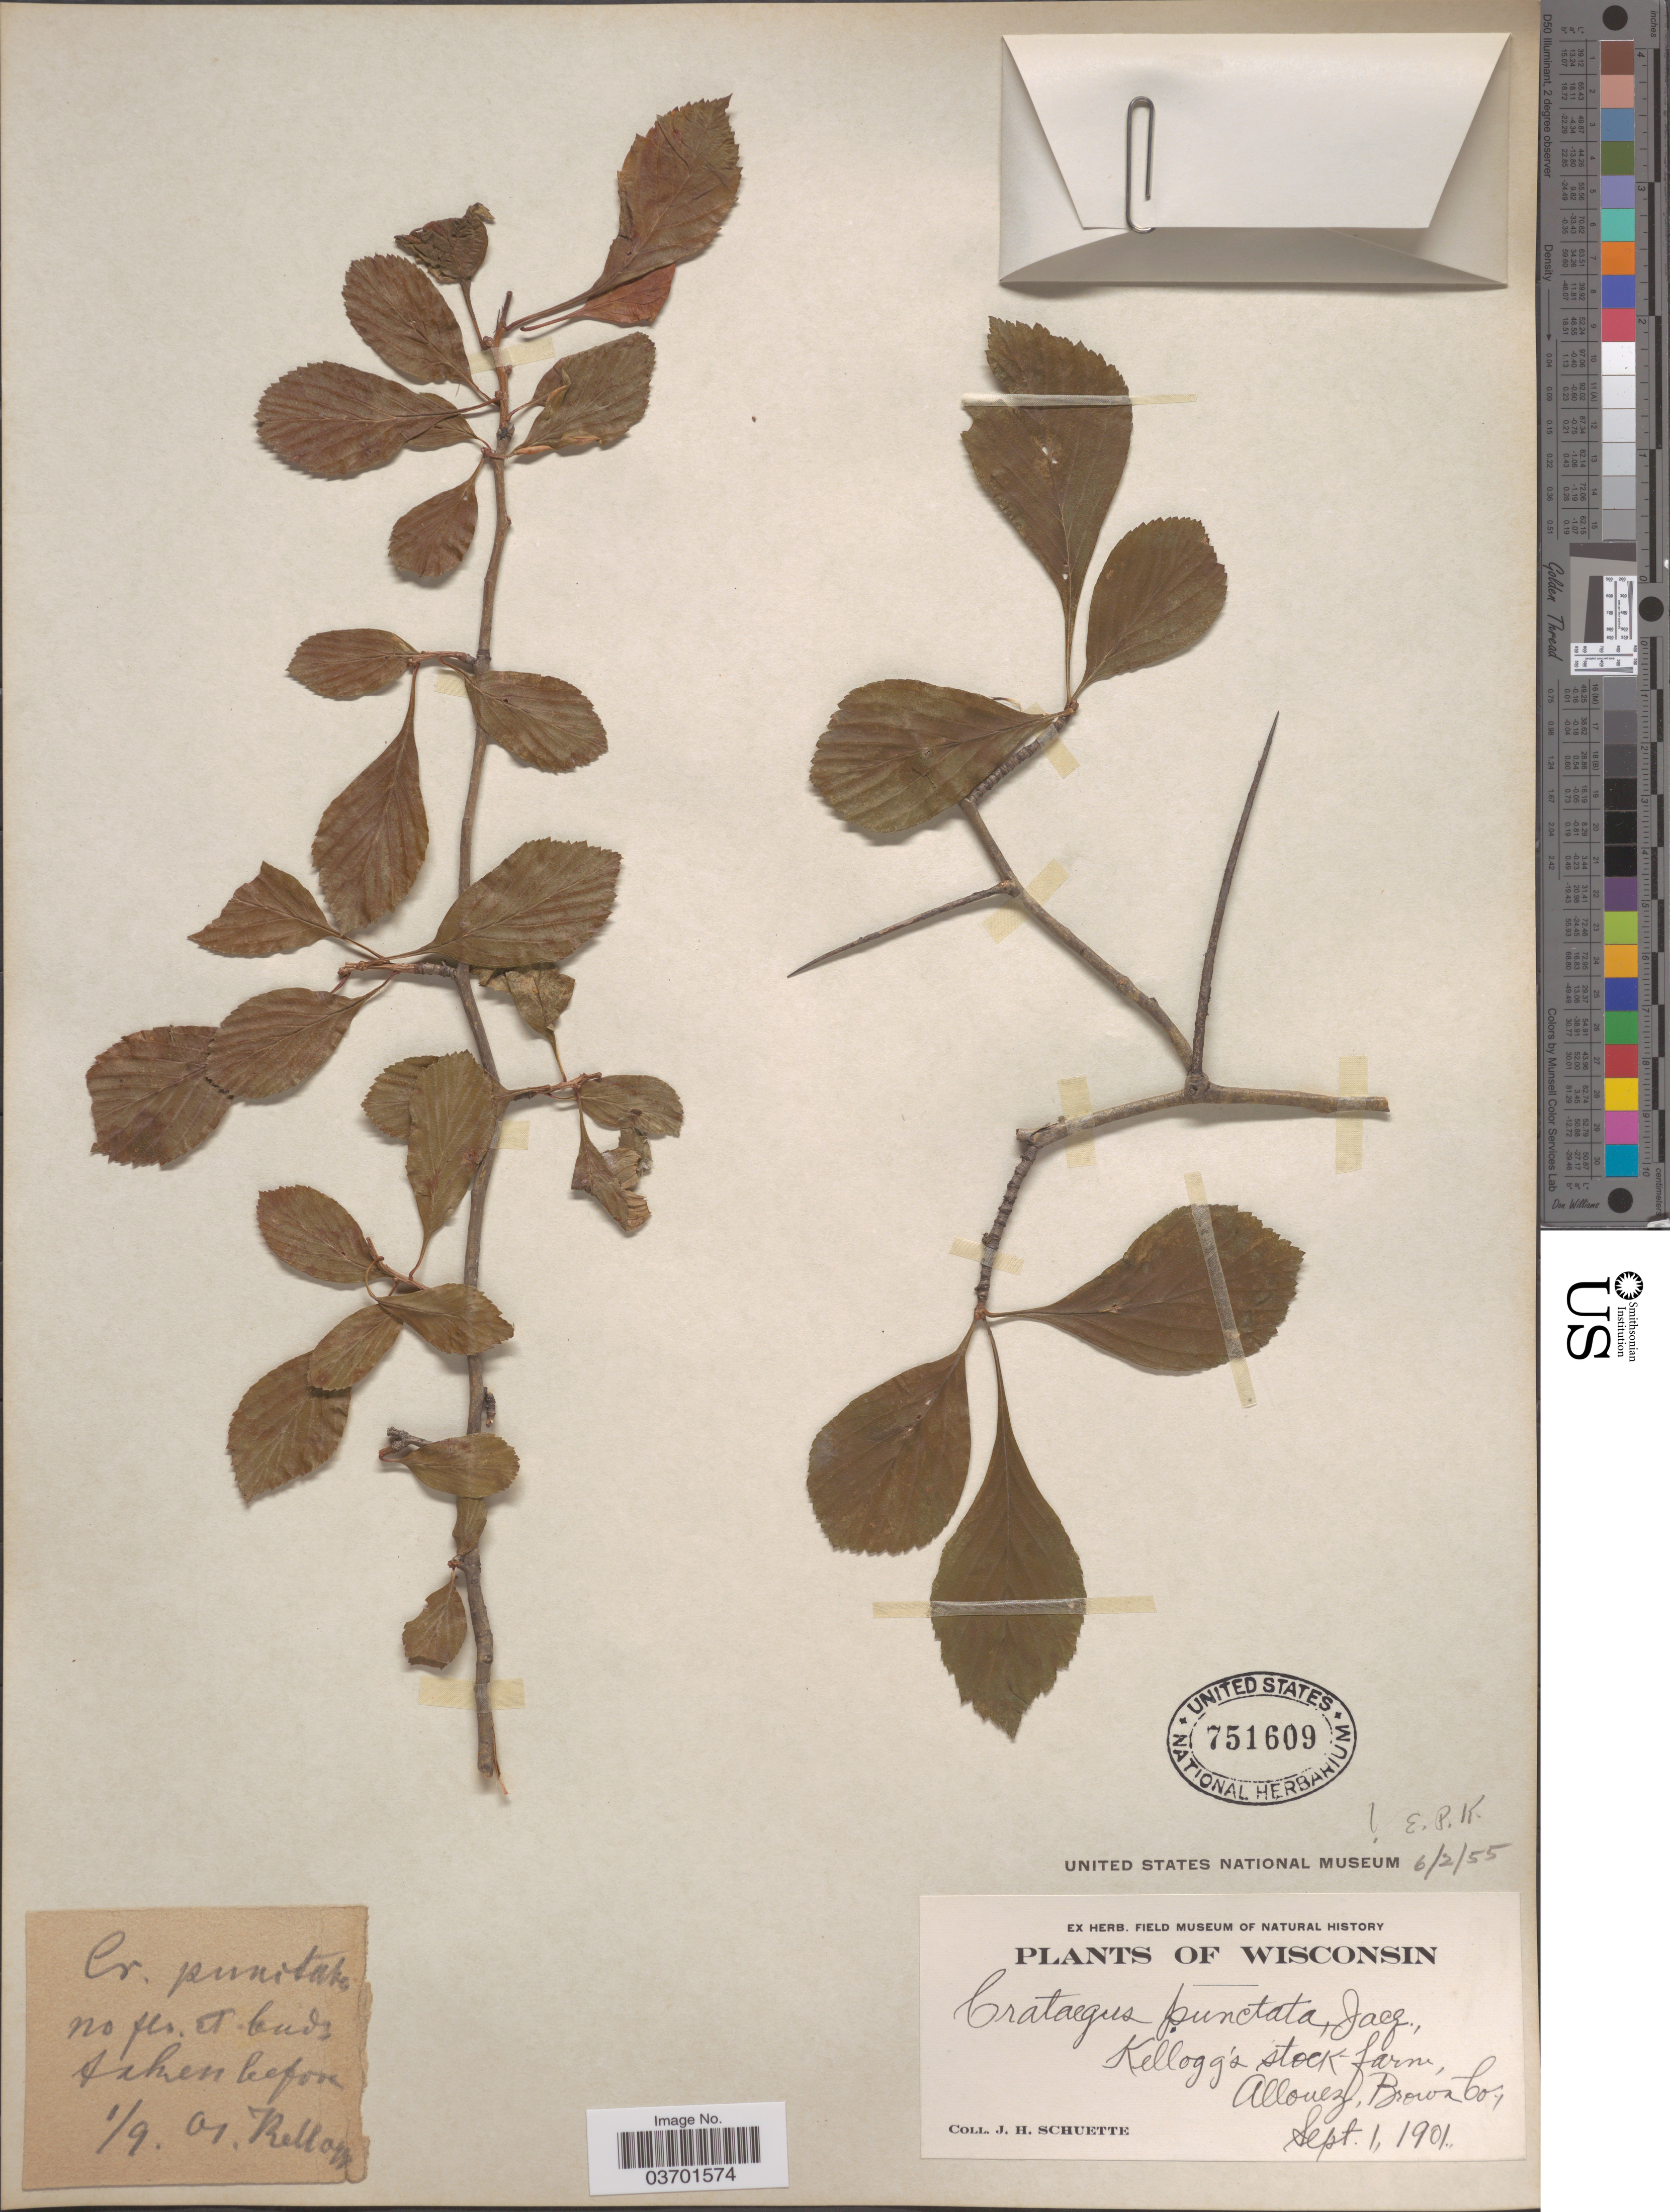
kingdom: Plantae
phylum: Tracheophyta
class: Magnoliopsida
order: Rosales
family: Rosaceae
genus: Crataegus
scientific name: Crataegus punctata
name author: Jacq.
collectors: J. H. Schuette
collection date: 1901-09-01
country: United States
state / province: Wisconsin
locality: Kellogg's stock farm, Allouez, Brown Co.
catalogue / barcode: US 751609